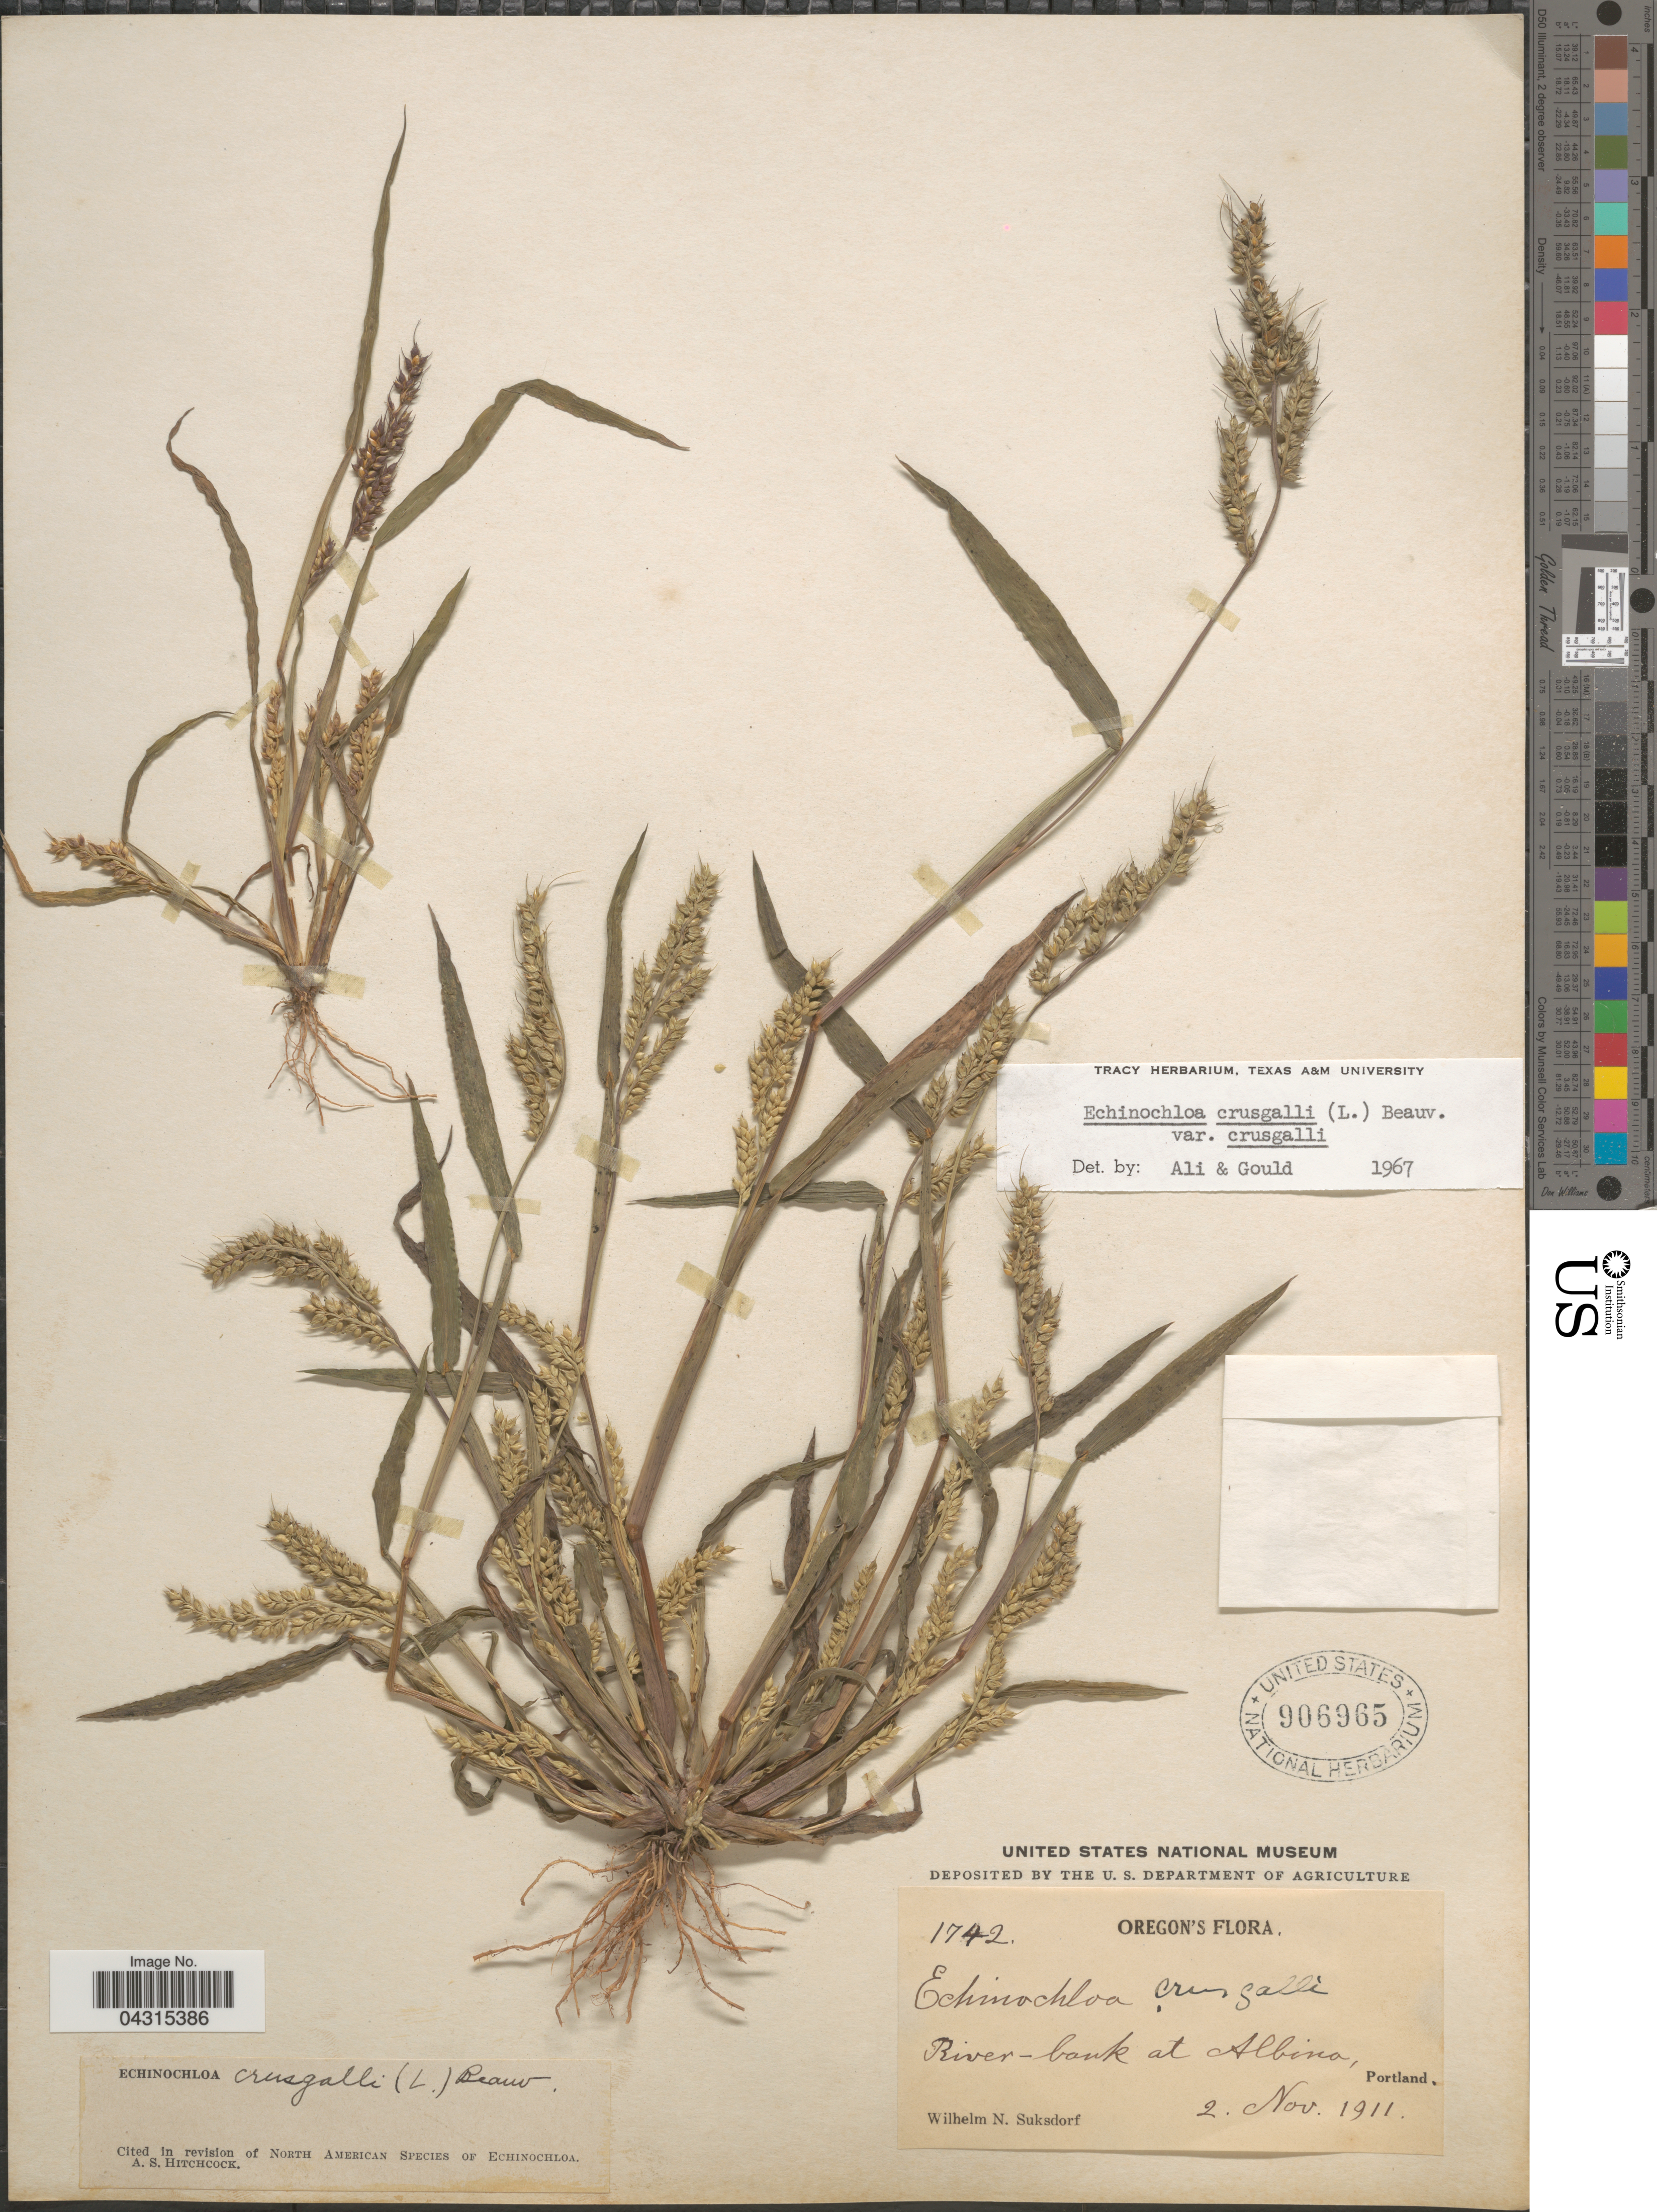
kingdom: Plantae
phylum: Tracheophyta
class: Liliopsida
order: Poales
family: Poaceae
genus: Echinochloa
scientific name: Echinochloa crus-galli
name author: (L.) P. Beauv.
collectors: W. N. Suksdorf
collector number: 1742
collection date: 1911-11-02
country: United States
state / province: Oregon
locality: River-bank at Albina, Portland.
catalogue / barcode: US 906965